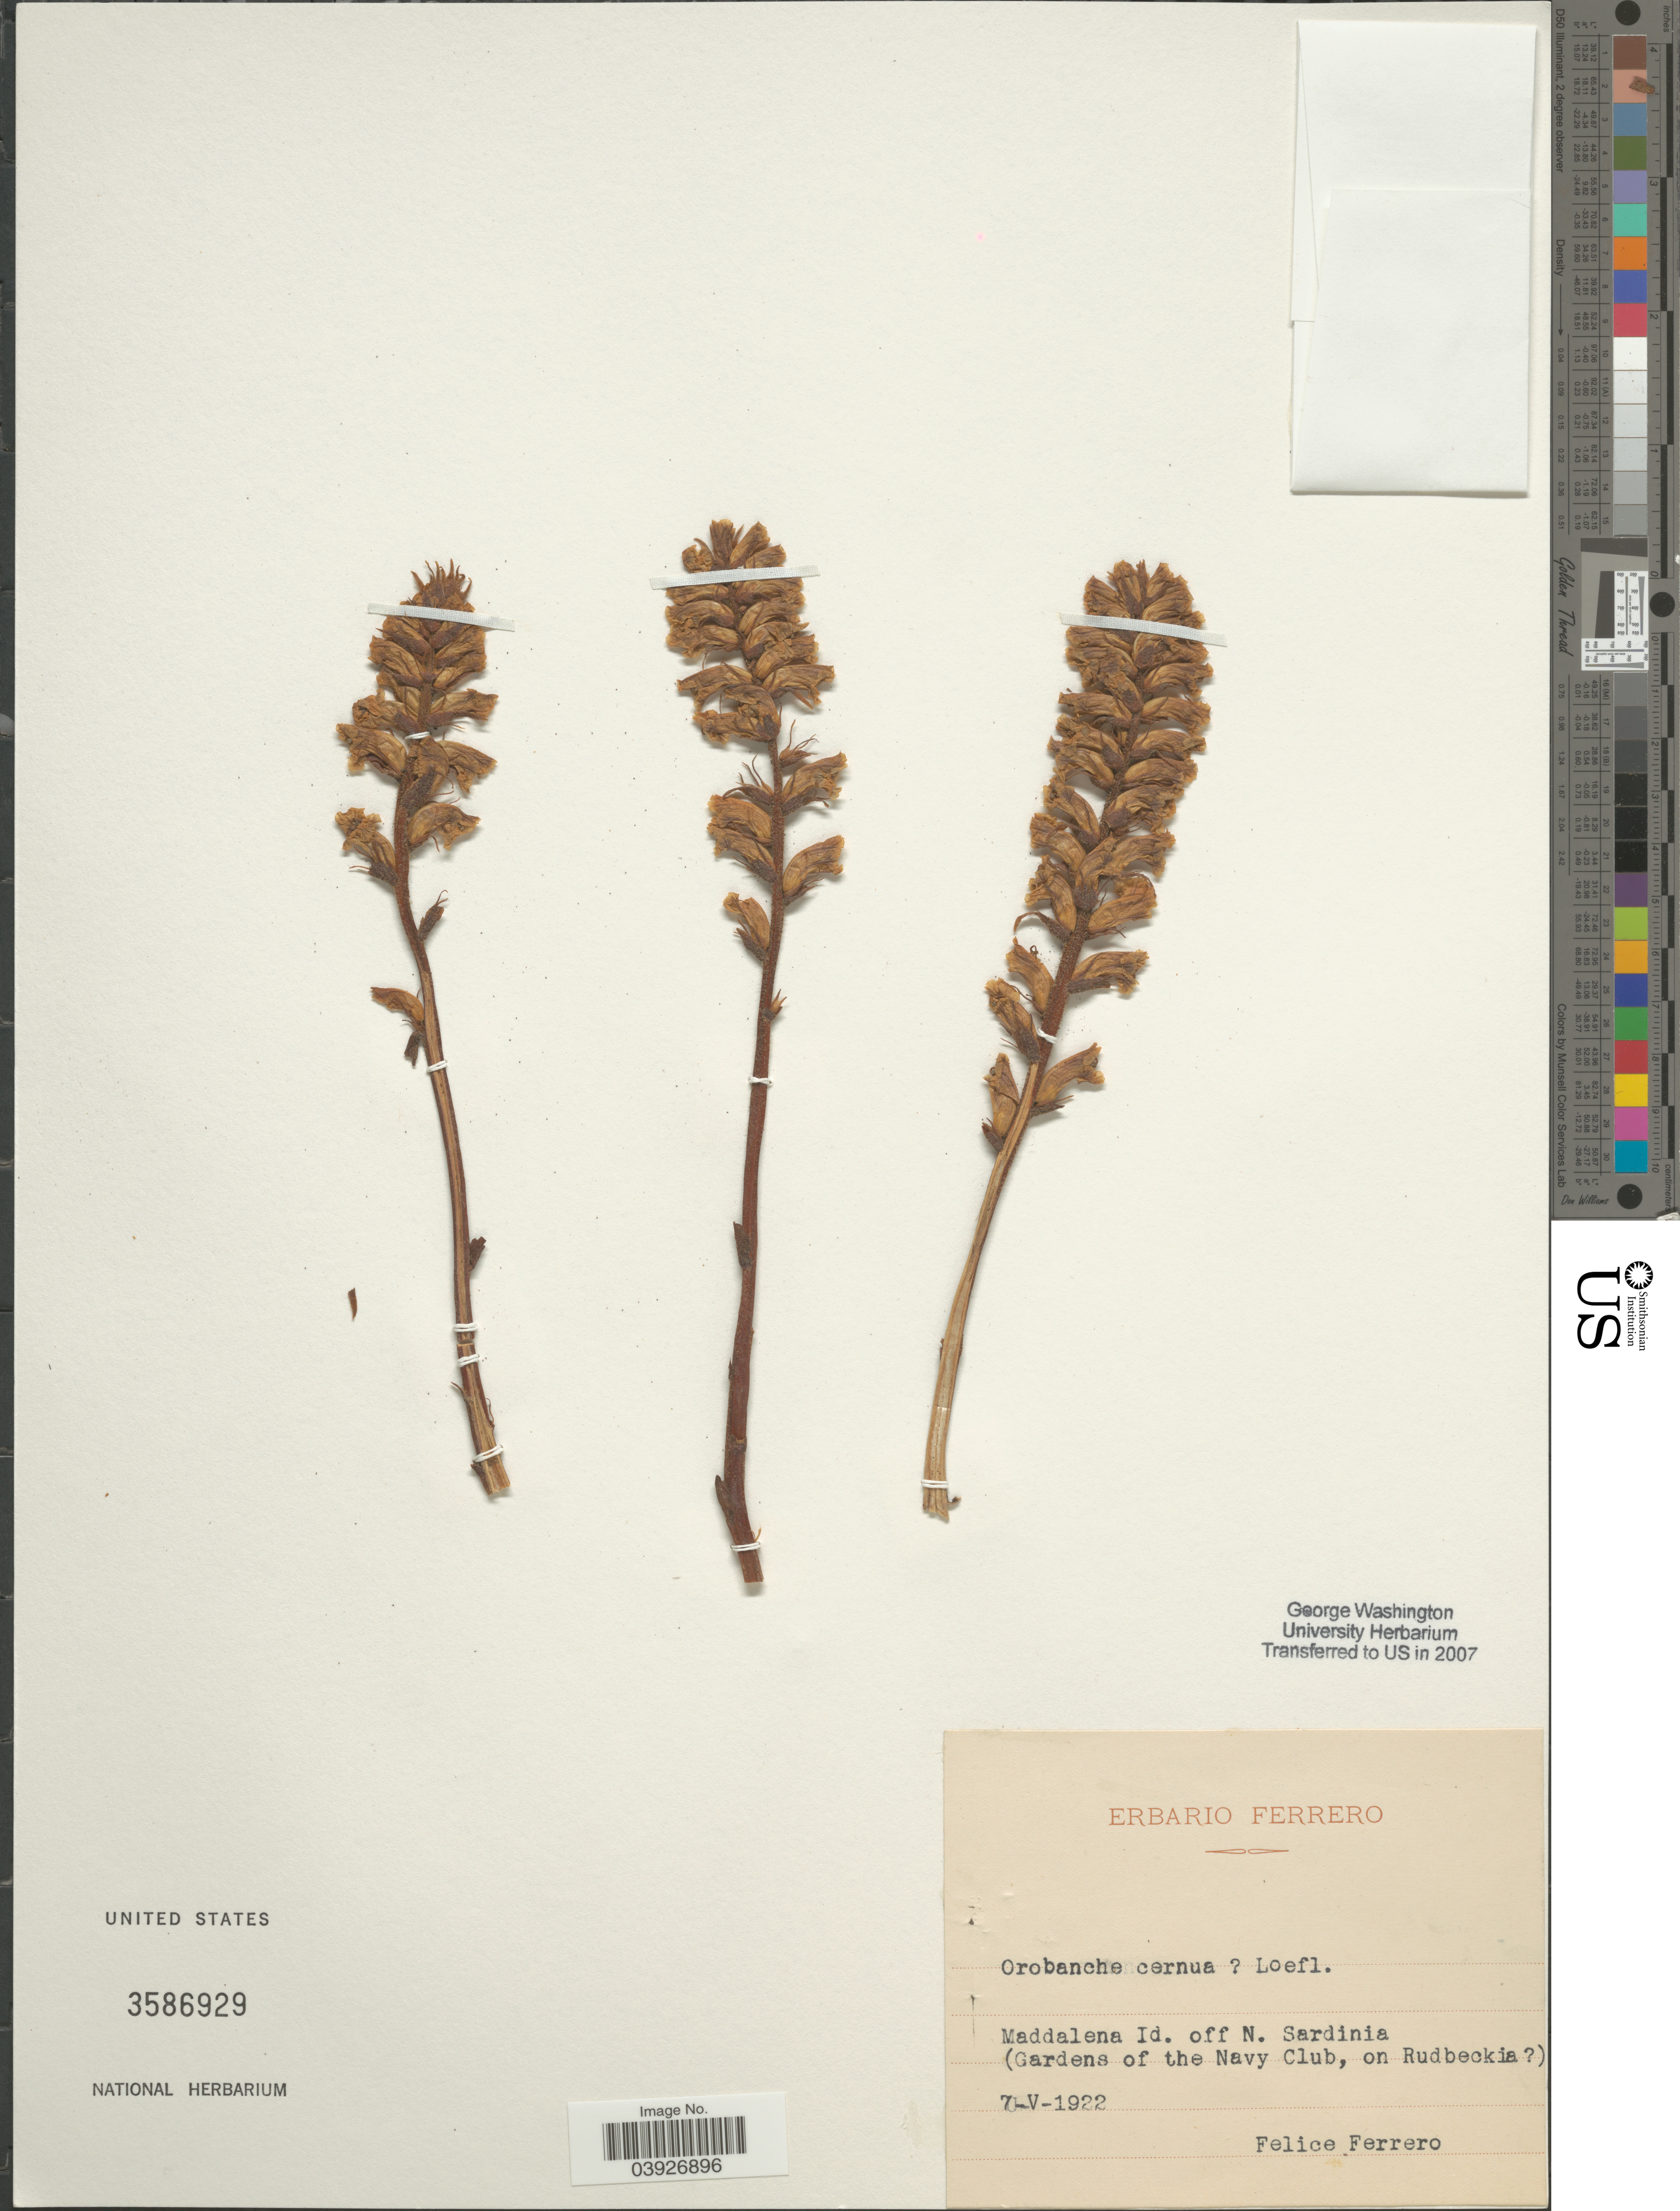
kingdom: Plantae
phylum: Tracheophyta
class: Magnoliopsida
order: Lamiales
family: Orobanchaceae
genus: Orobanche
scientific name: Orobanche cernua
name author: Vell.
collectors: F. Ferrero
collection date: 1922-05-07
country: Italy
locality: Maddalena Id. off N. Sardinia. (Gardens of the Navy CLub, on Rudbeckia [unsure placement]).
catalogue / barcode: US 3586929